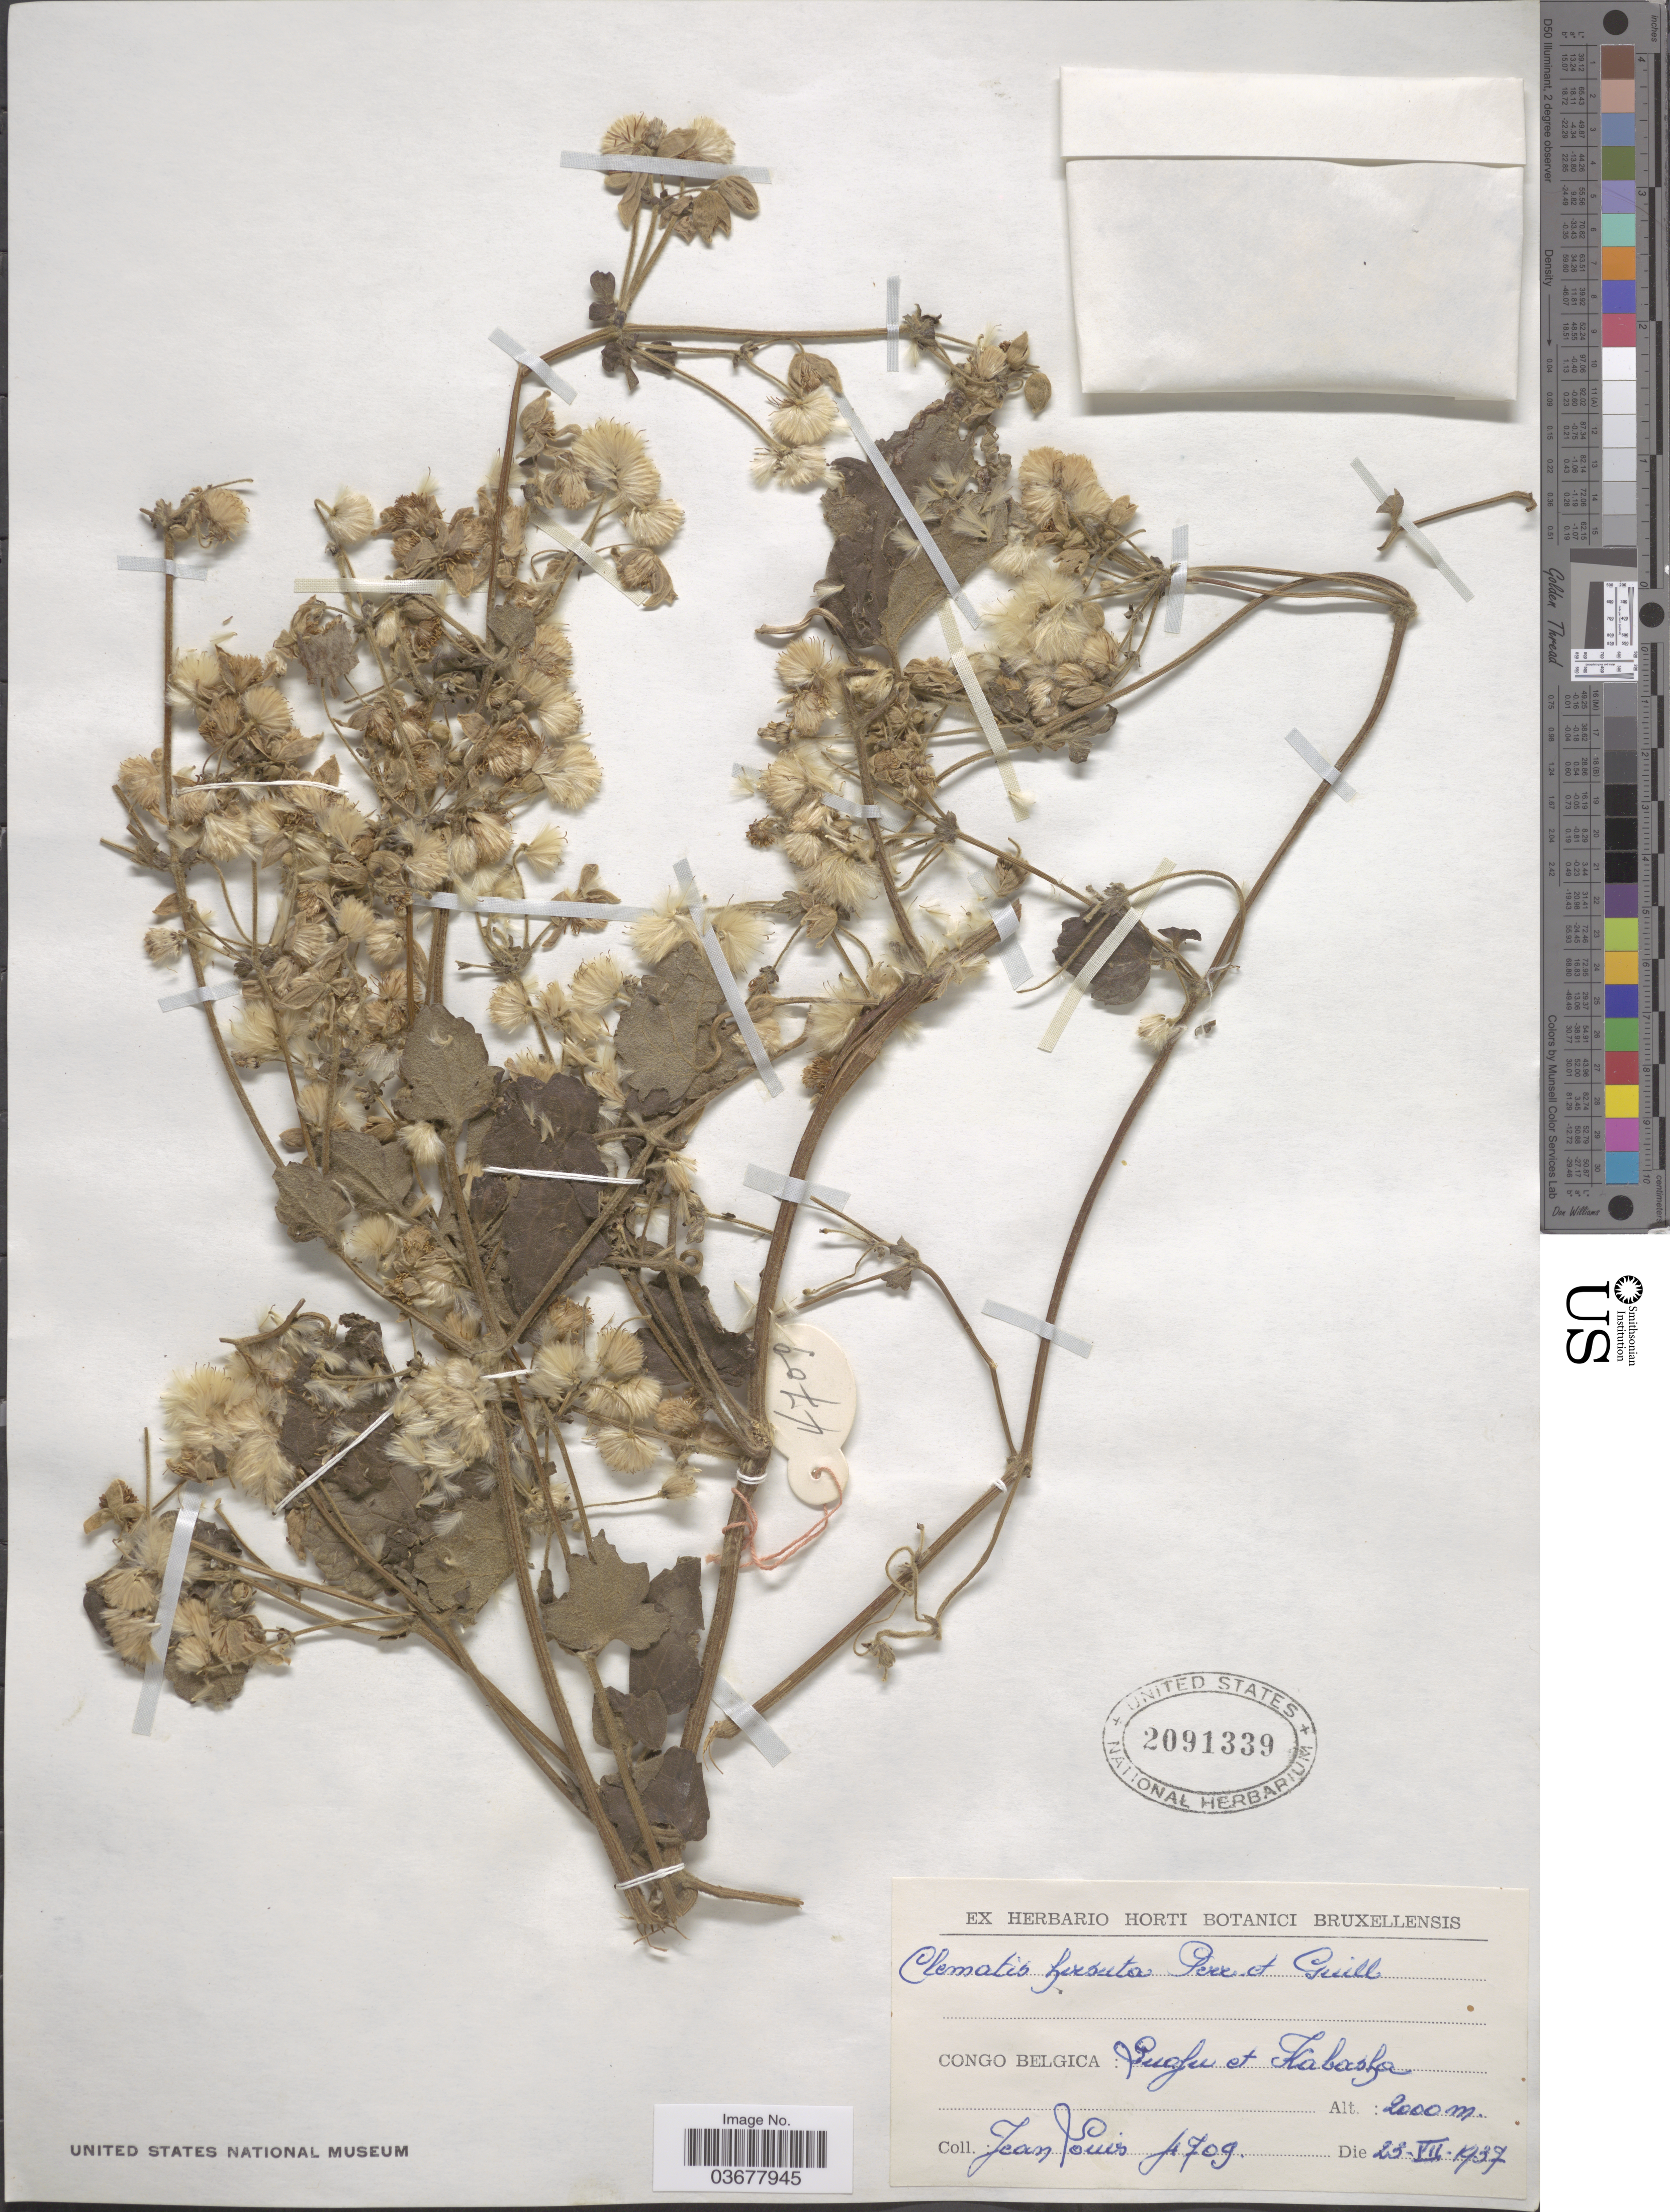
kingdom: Plantae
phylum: Tracheophyta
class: Magnoliopsida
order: Ranunculales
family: Ranunculaceae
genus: Clematis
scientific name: Clematis hirsuta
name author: Guill. & Perr.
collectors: J. Louis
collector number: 4709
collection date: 1937-07-23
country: Congo, Democratic Republic of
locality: Congo Belgica: Luofu et Kabasha.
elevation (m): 2000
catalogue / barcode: US 2091339